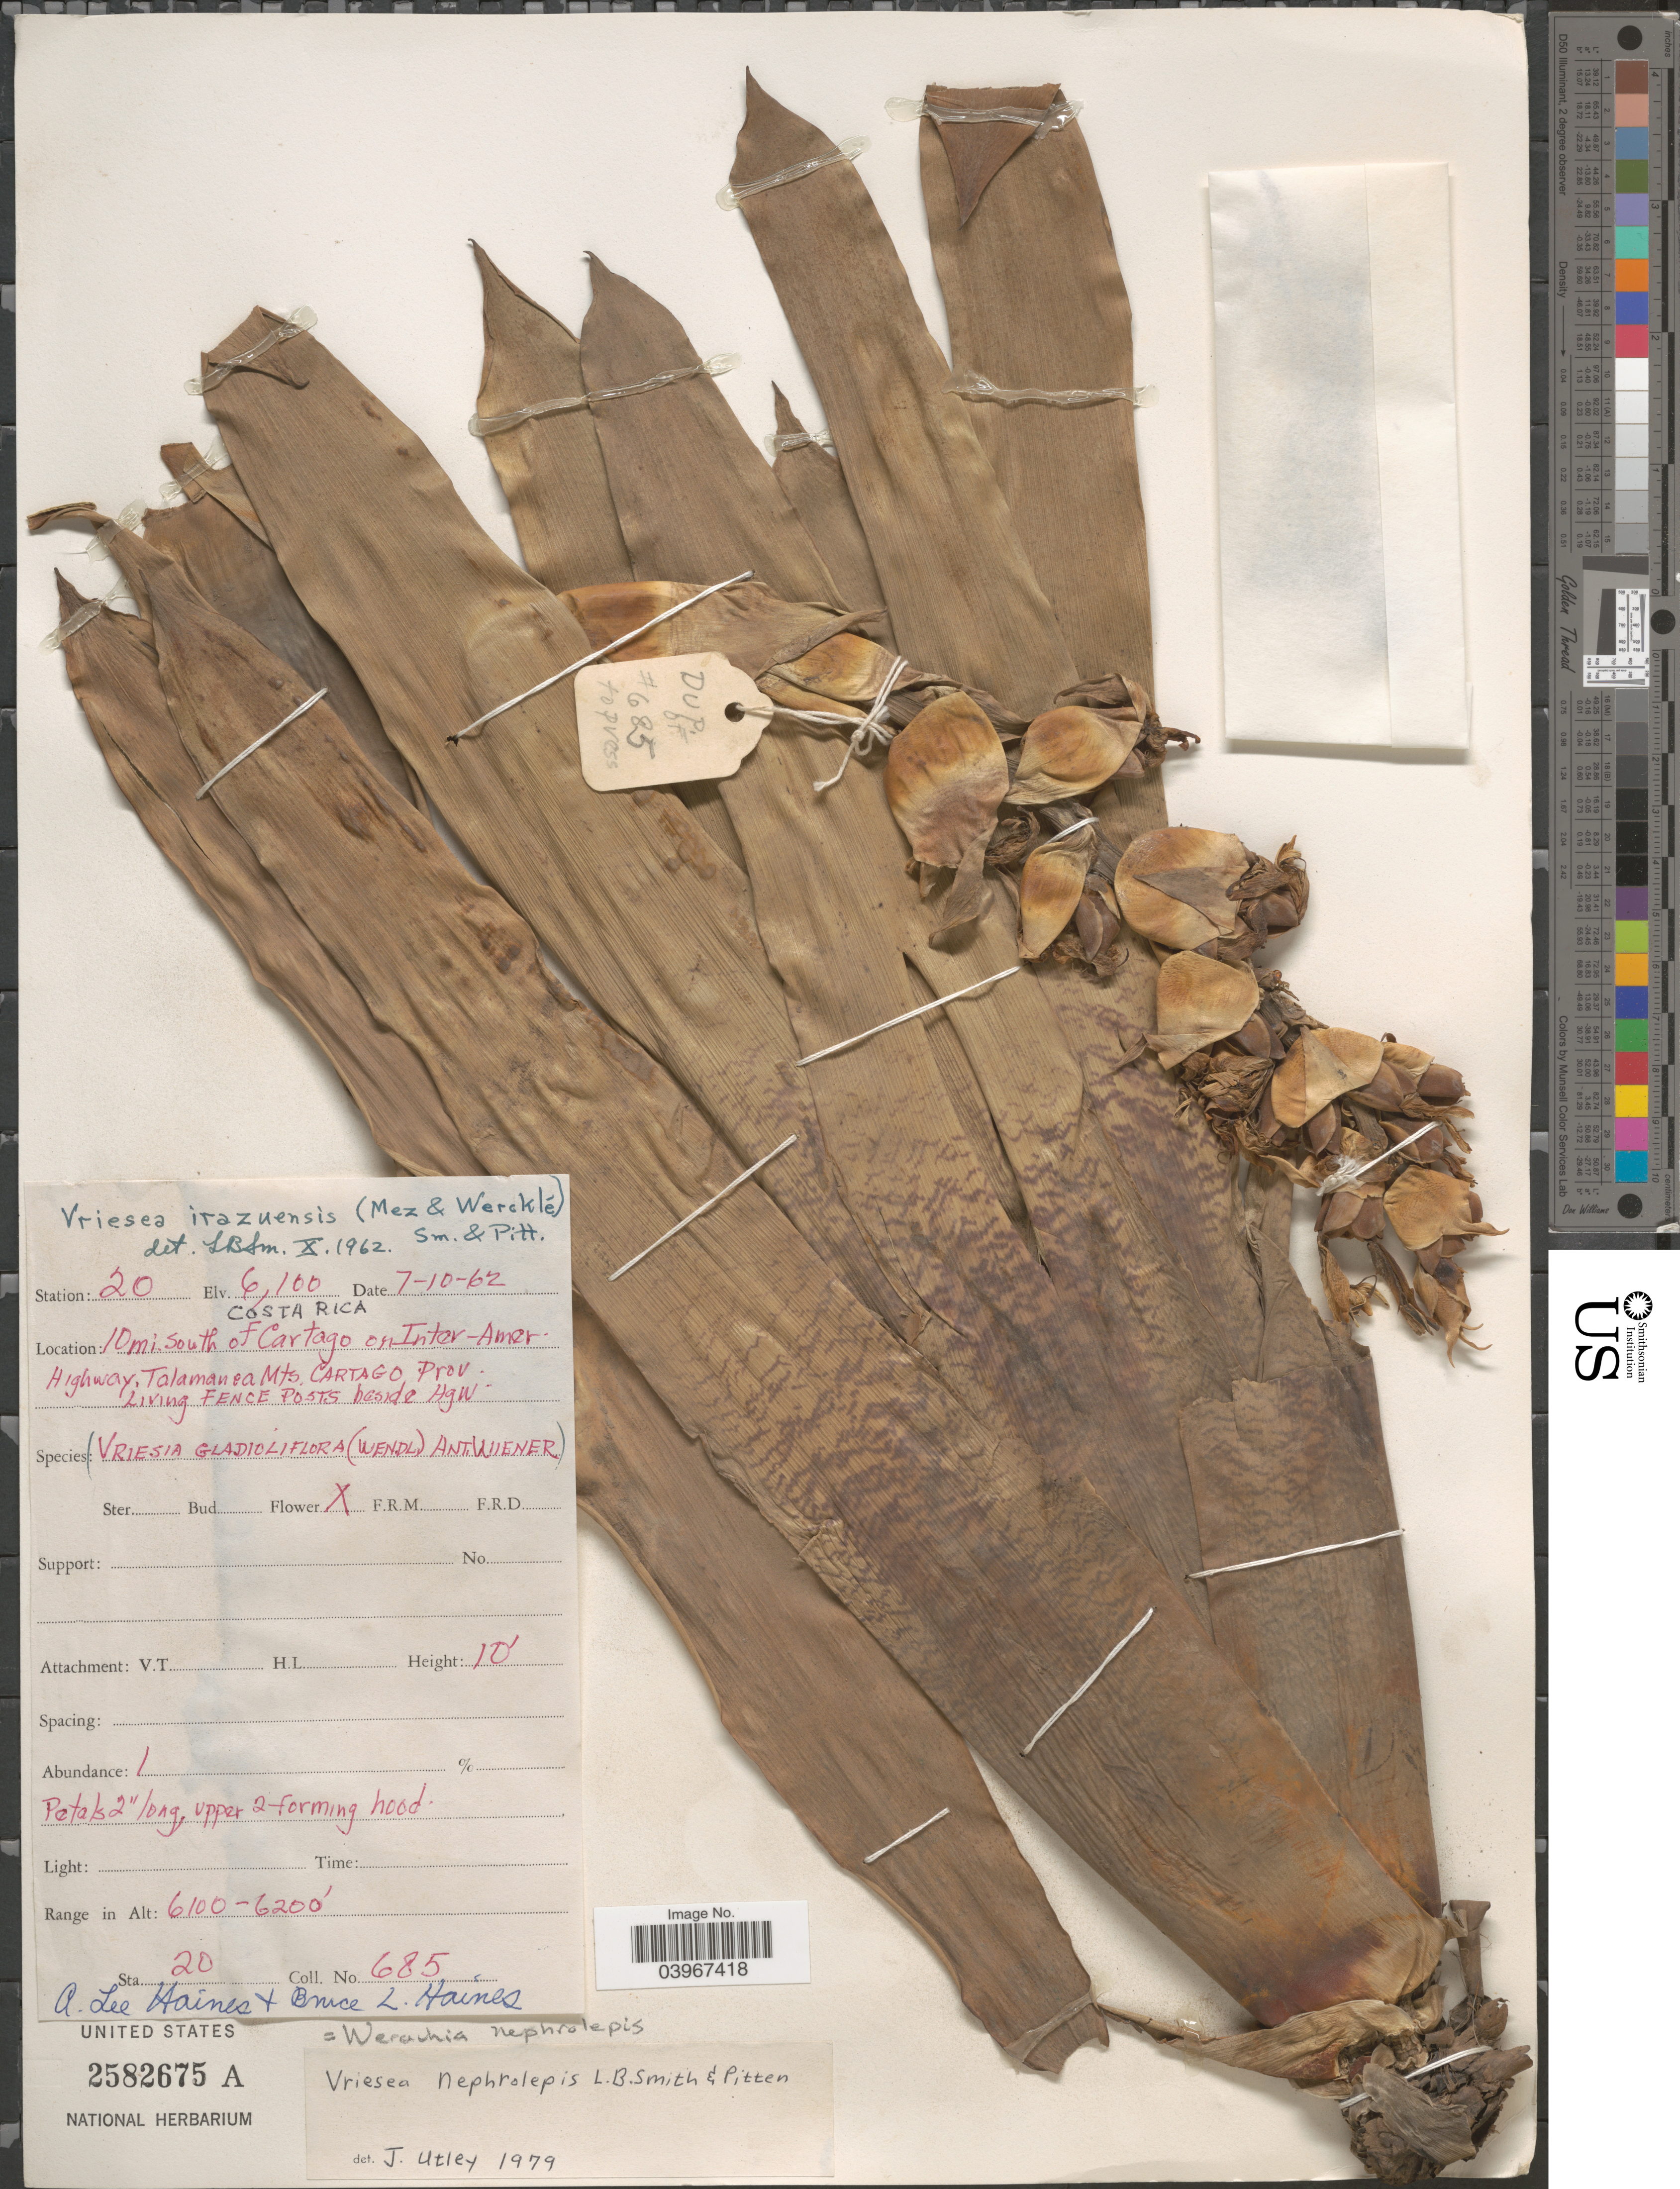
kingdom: Plantae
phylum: Tracheophyta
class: Liliopsida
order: Poales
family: Bromeliaceae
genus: Werauhia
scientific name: Werauhia nephrolepis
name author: (L.B. Sm. & Pittendr.) J.R. Grant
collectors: A. L. Haines & B. L. Haines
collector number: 685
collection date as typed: Transcribed d/m/y: 7/10/62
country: Costa Rica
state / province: Cartago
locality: Station 20. 10 mi. South of Cartago on Inter-Amer. Highway, Talamanca Mts. Living Fence Posts beside Hgw.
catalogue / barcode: US 2582675A